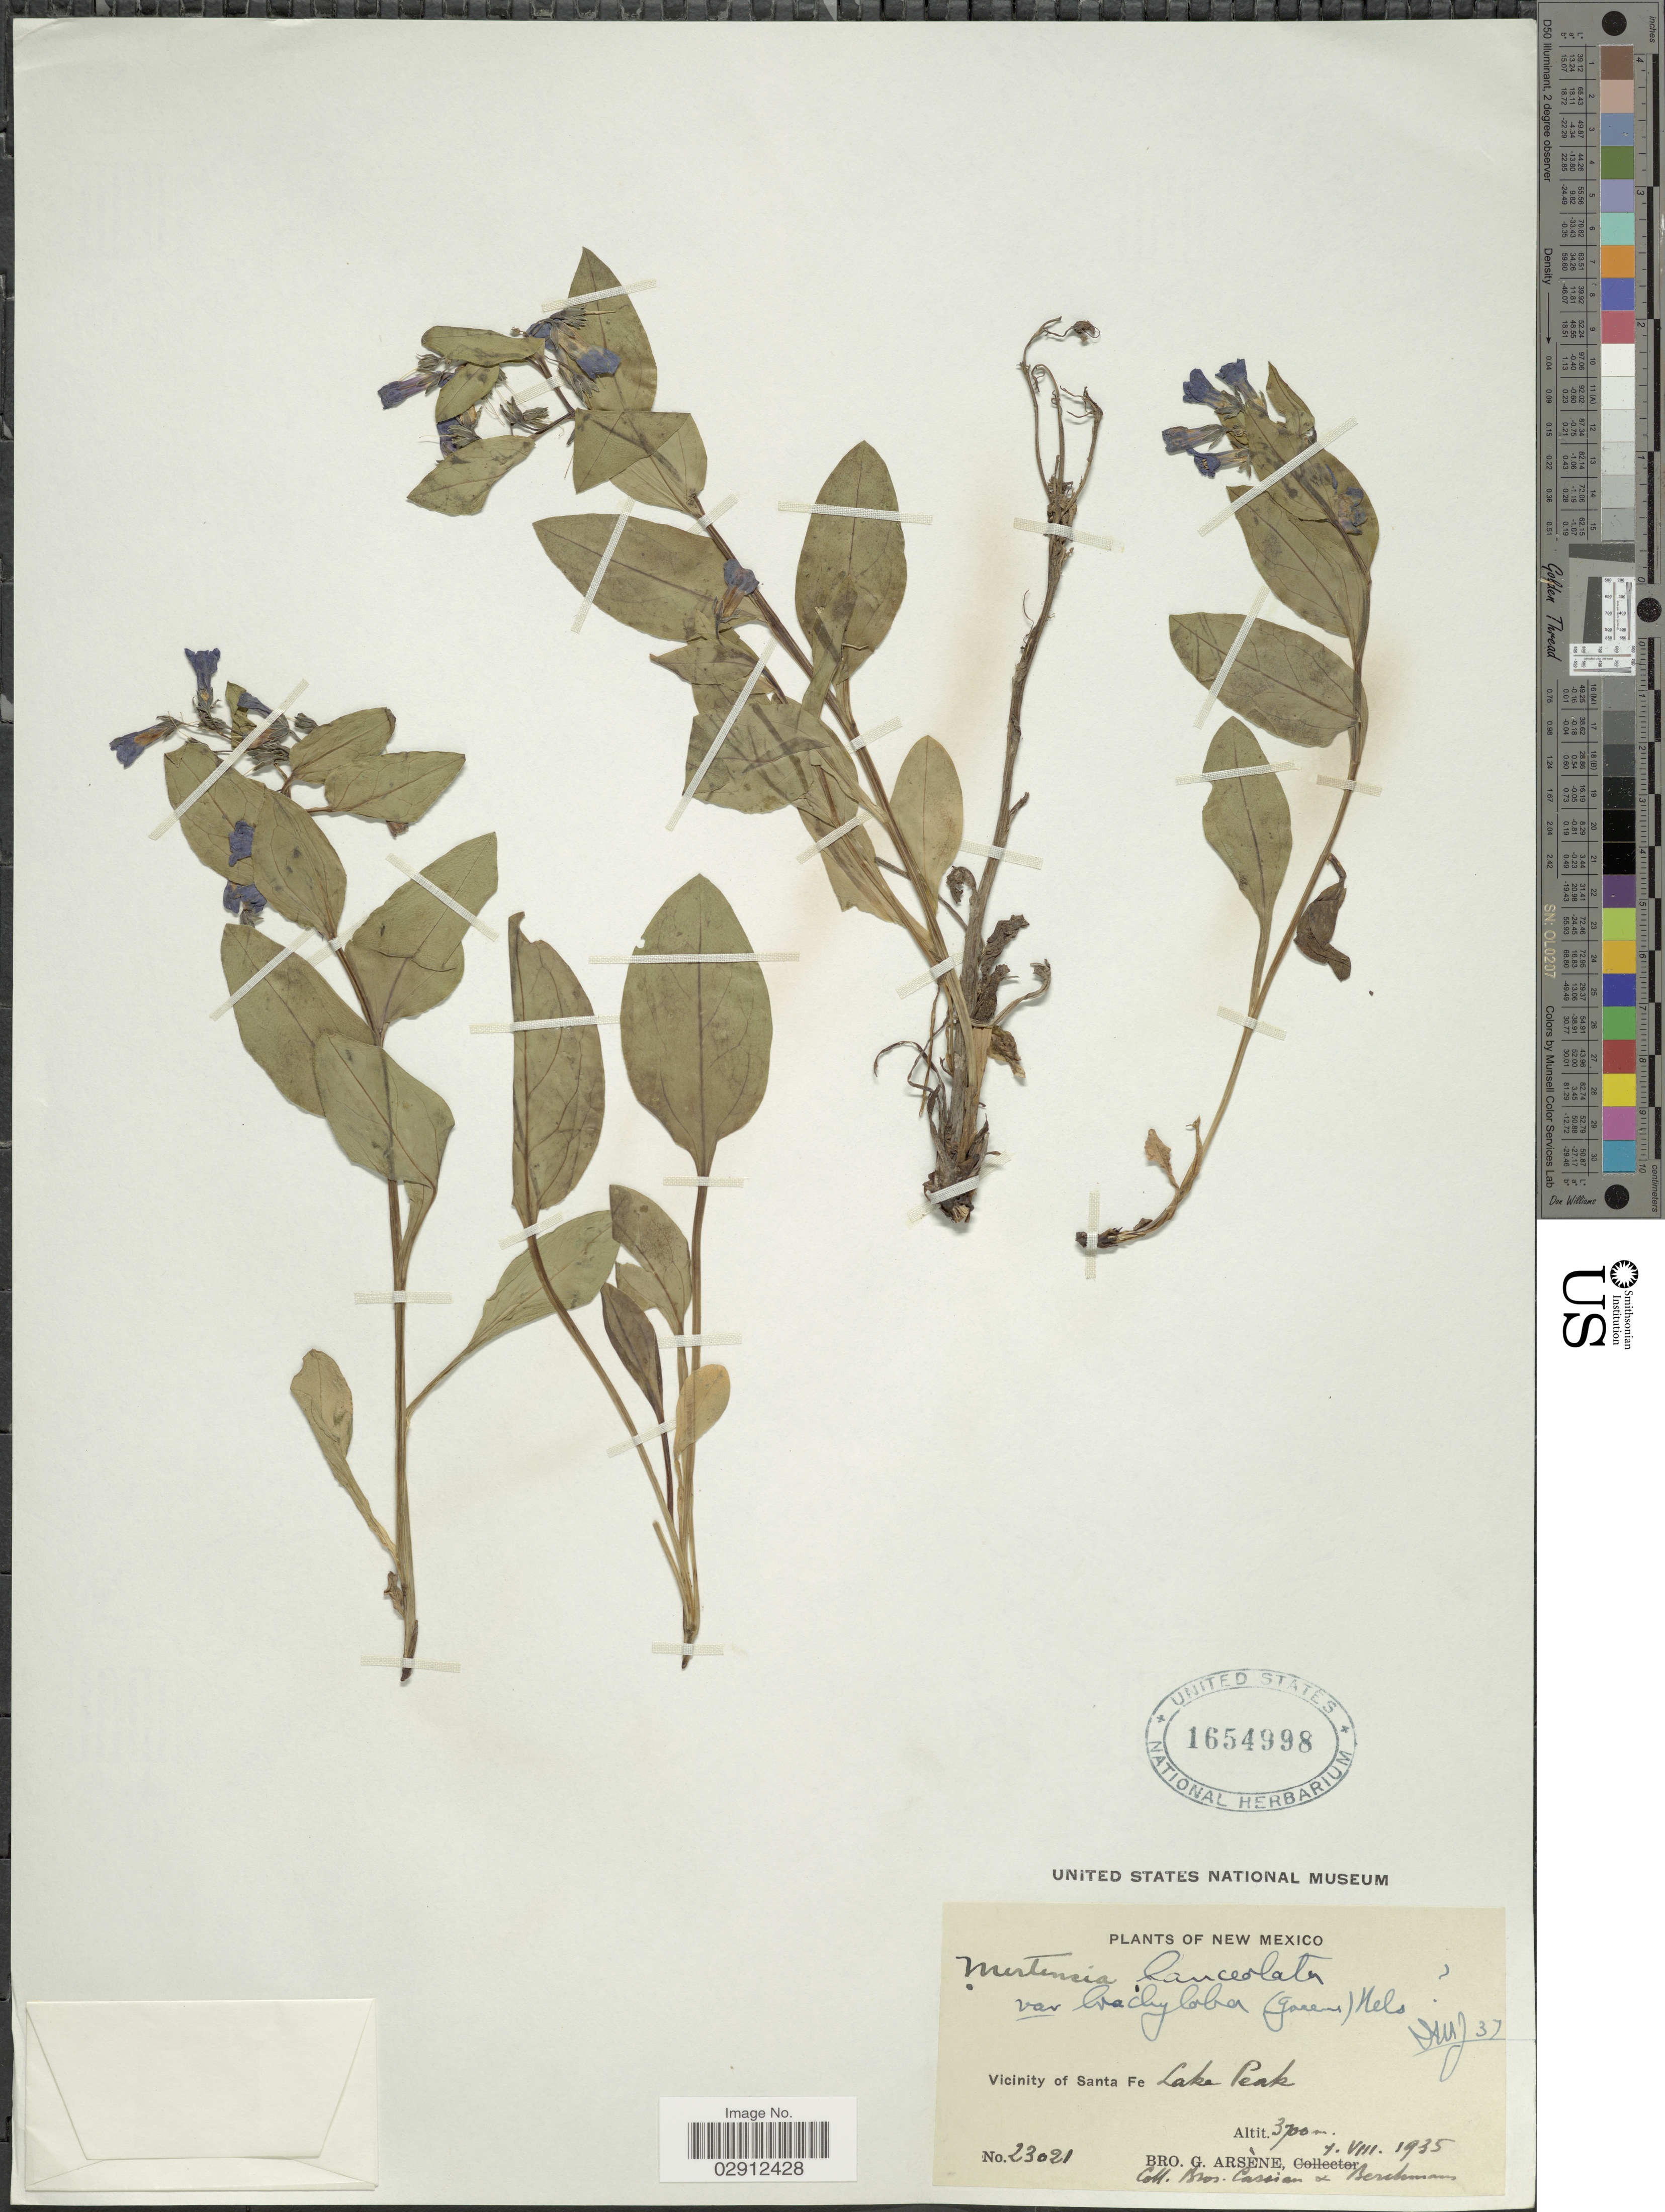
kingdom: Plantae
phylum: Tracheophyta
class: Magnoliopsida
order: Boraginales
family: Boraginaceae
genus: Mertensia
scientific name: Mertensia lanceolata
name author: (Pursh) DC. ex A. DC.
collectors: Bro. G. Arsène, Cassian & Berchmans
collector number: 23021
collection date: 1935-08-04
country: United States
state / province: New Mexico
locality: Vicinity of Santa Fe. Lake Peak.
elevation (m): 3700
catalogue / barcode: US 1654998